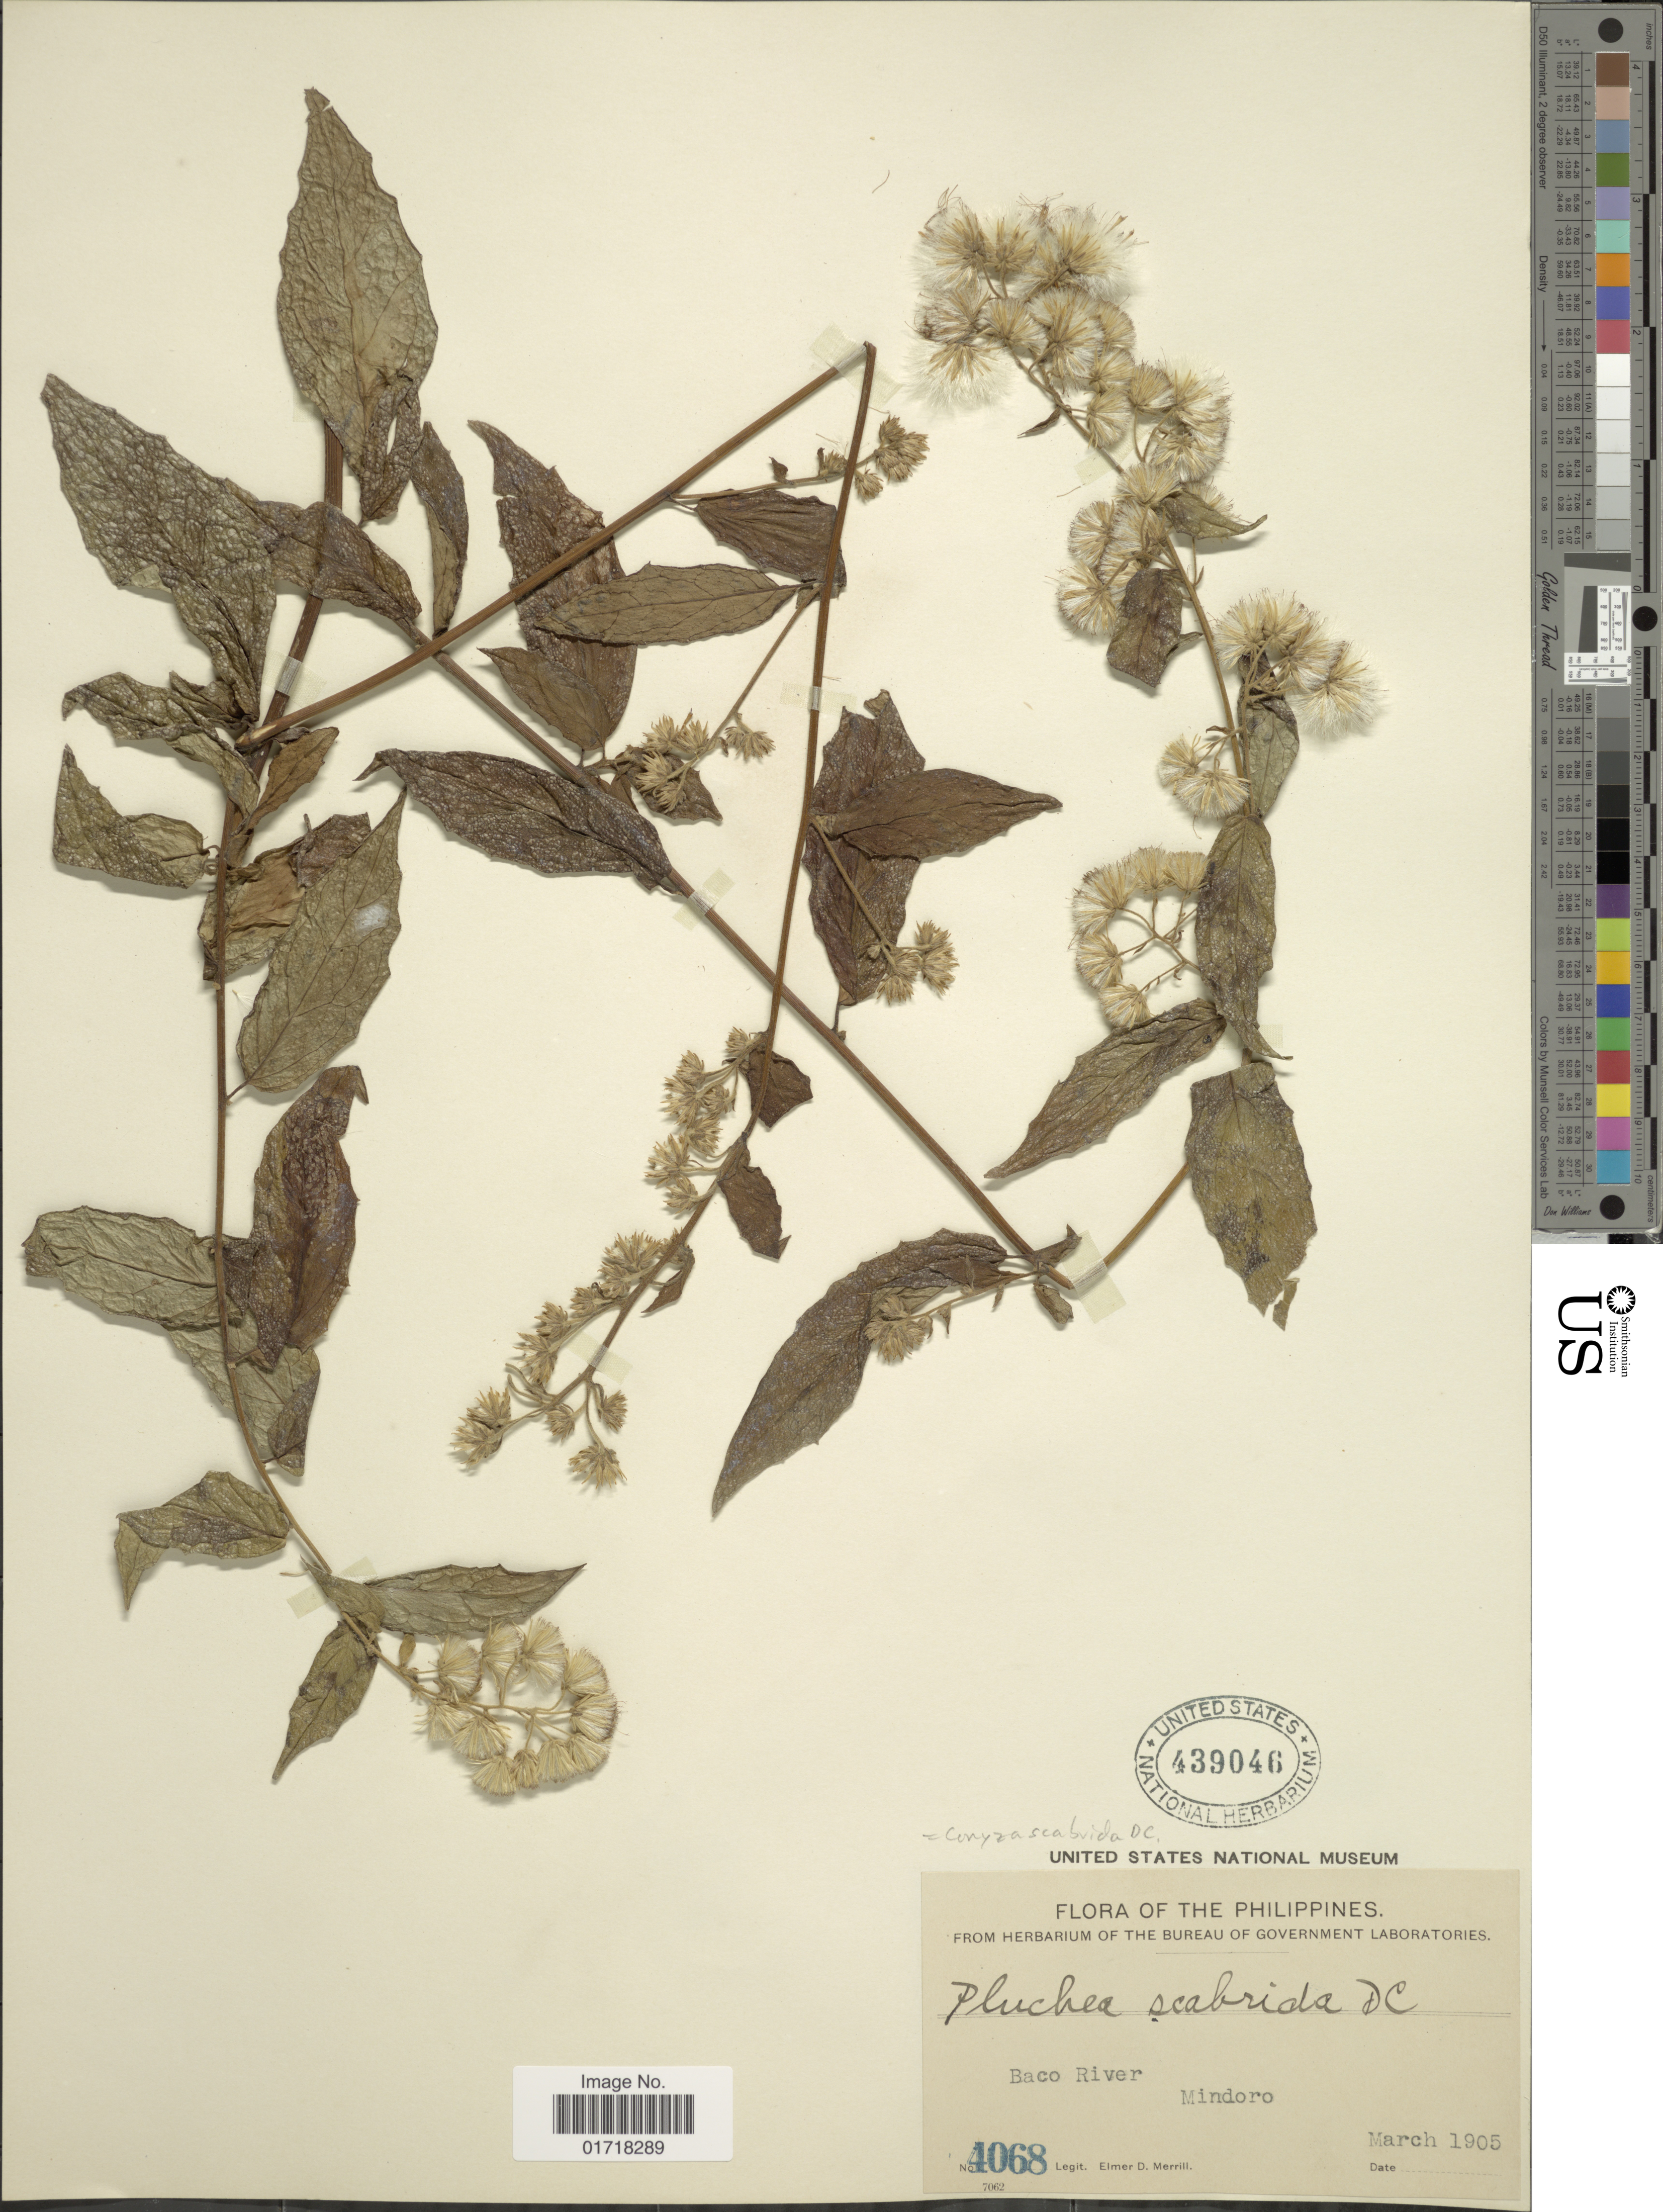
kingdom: Plantae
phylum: Tracheophyta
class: Magnoliopsida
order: Asterales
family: Asteraceae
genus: Conyza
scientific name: Conyza scabrida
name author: DC.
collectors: E. D. Merrill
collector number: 4068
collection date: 1905-03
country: Philippines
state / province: Mimaropa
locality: Baco River, Mindoro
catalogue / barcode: US 439046